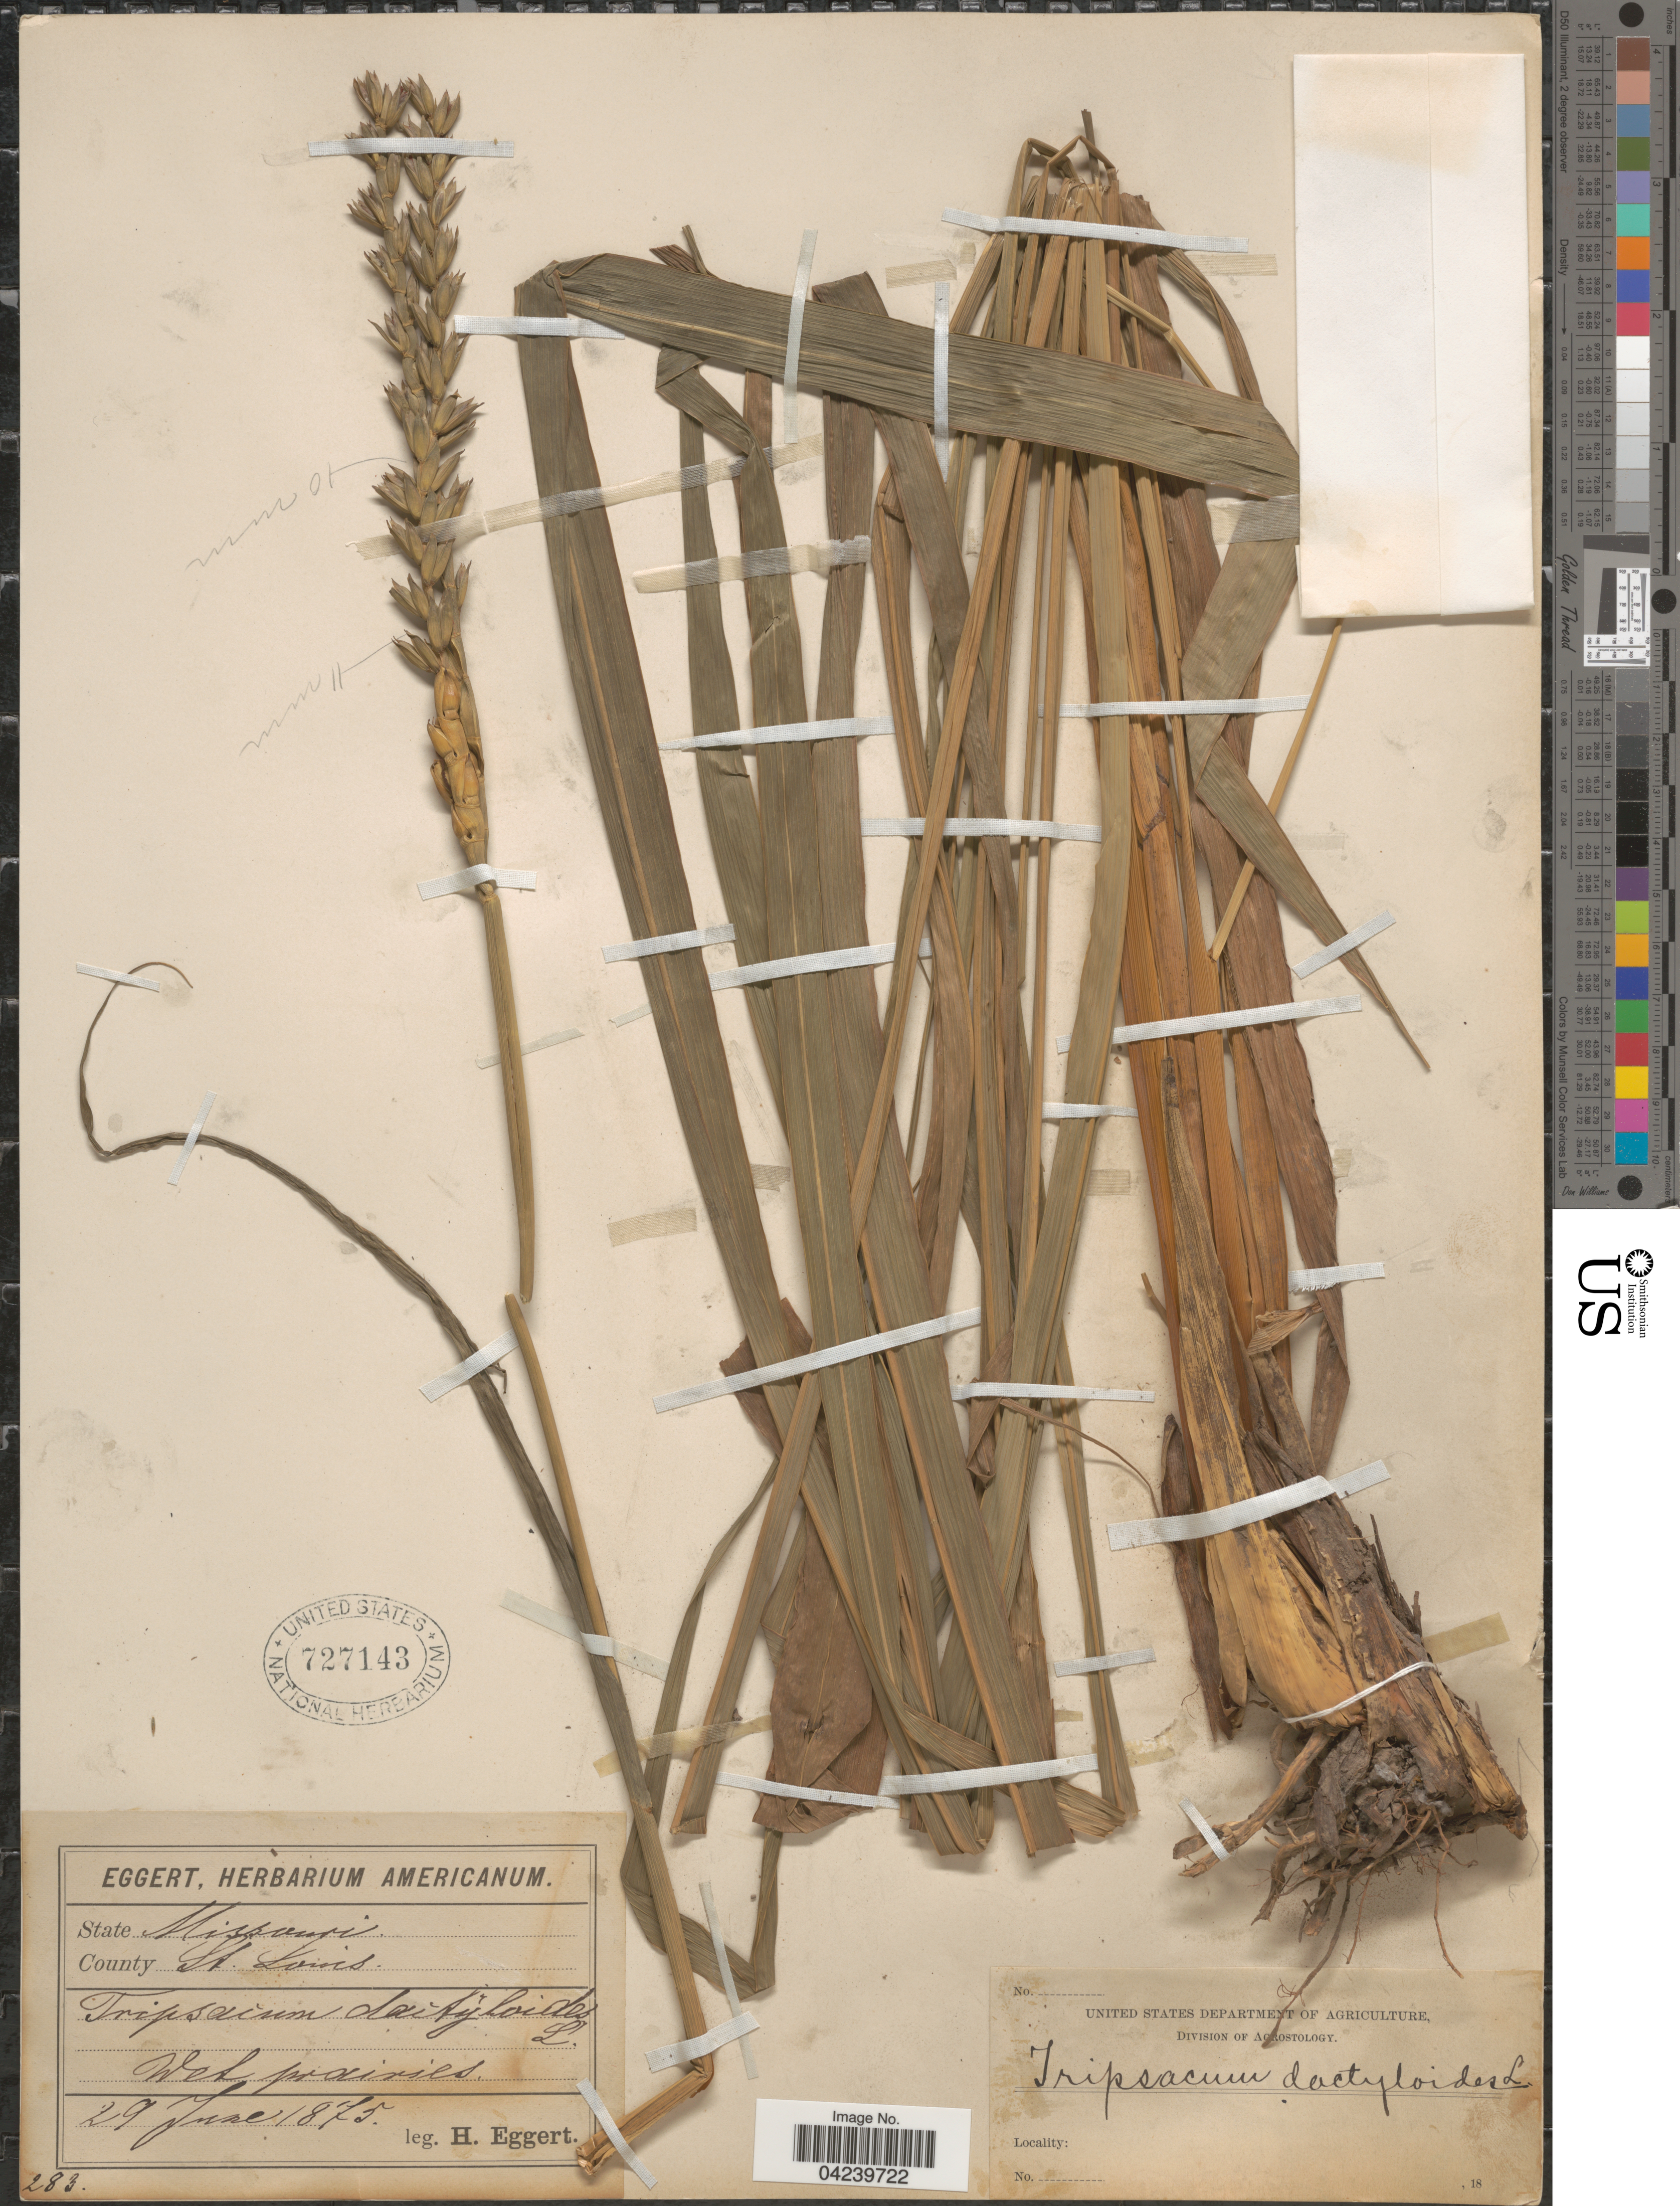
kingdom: Plantae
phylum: Tracheophyta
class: Liliopsida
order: Poales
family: Poaceae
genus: Tripsacum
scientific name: Tripsacum dactyloides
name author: (L.) L.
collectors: H. Eggert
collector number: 283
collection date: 1875-06-29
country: United States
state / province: Missouri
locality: County St. Louis.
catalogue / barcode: US 727143